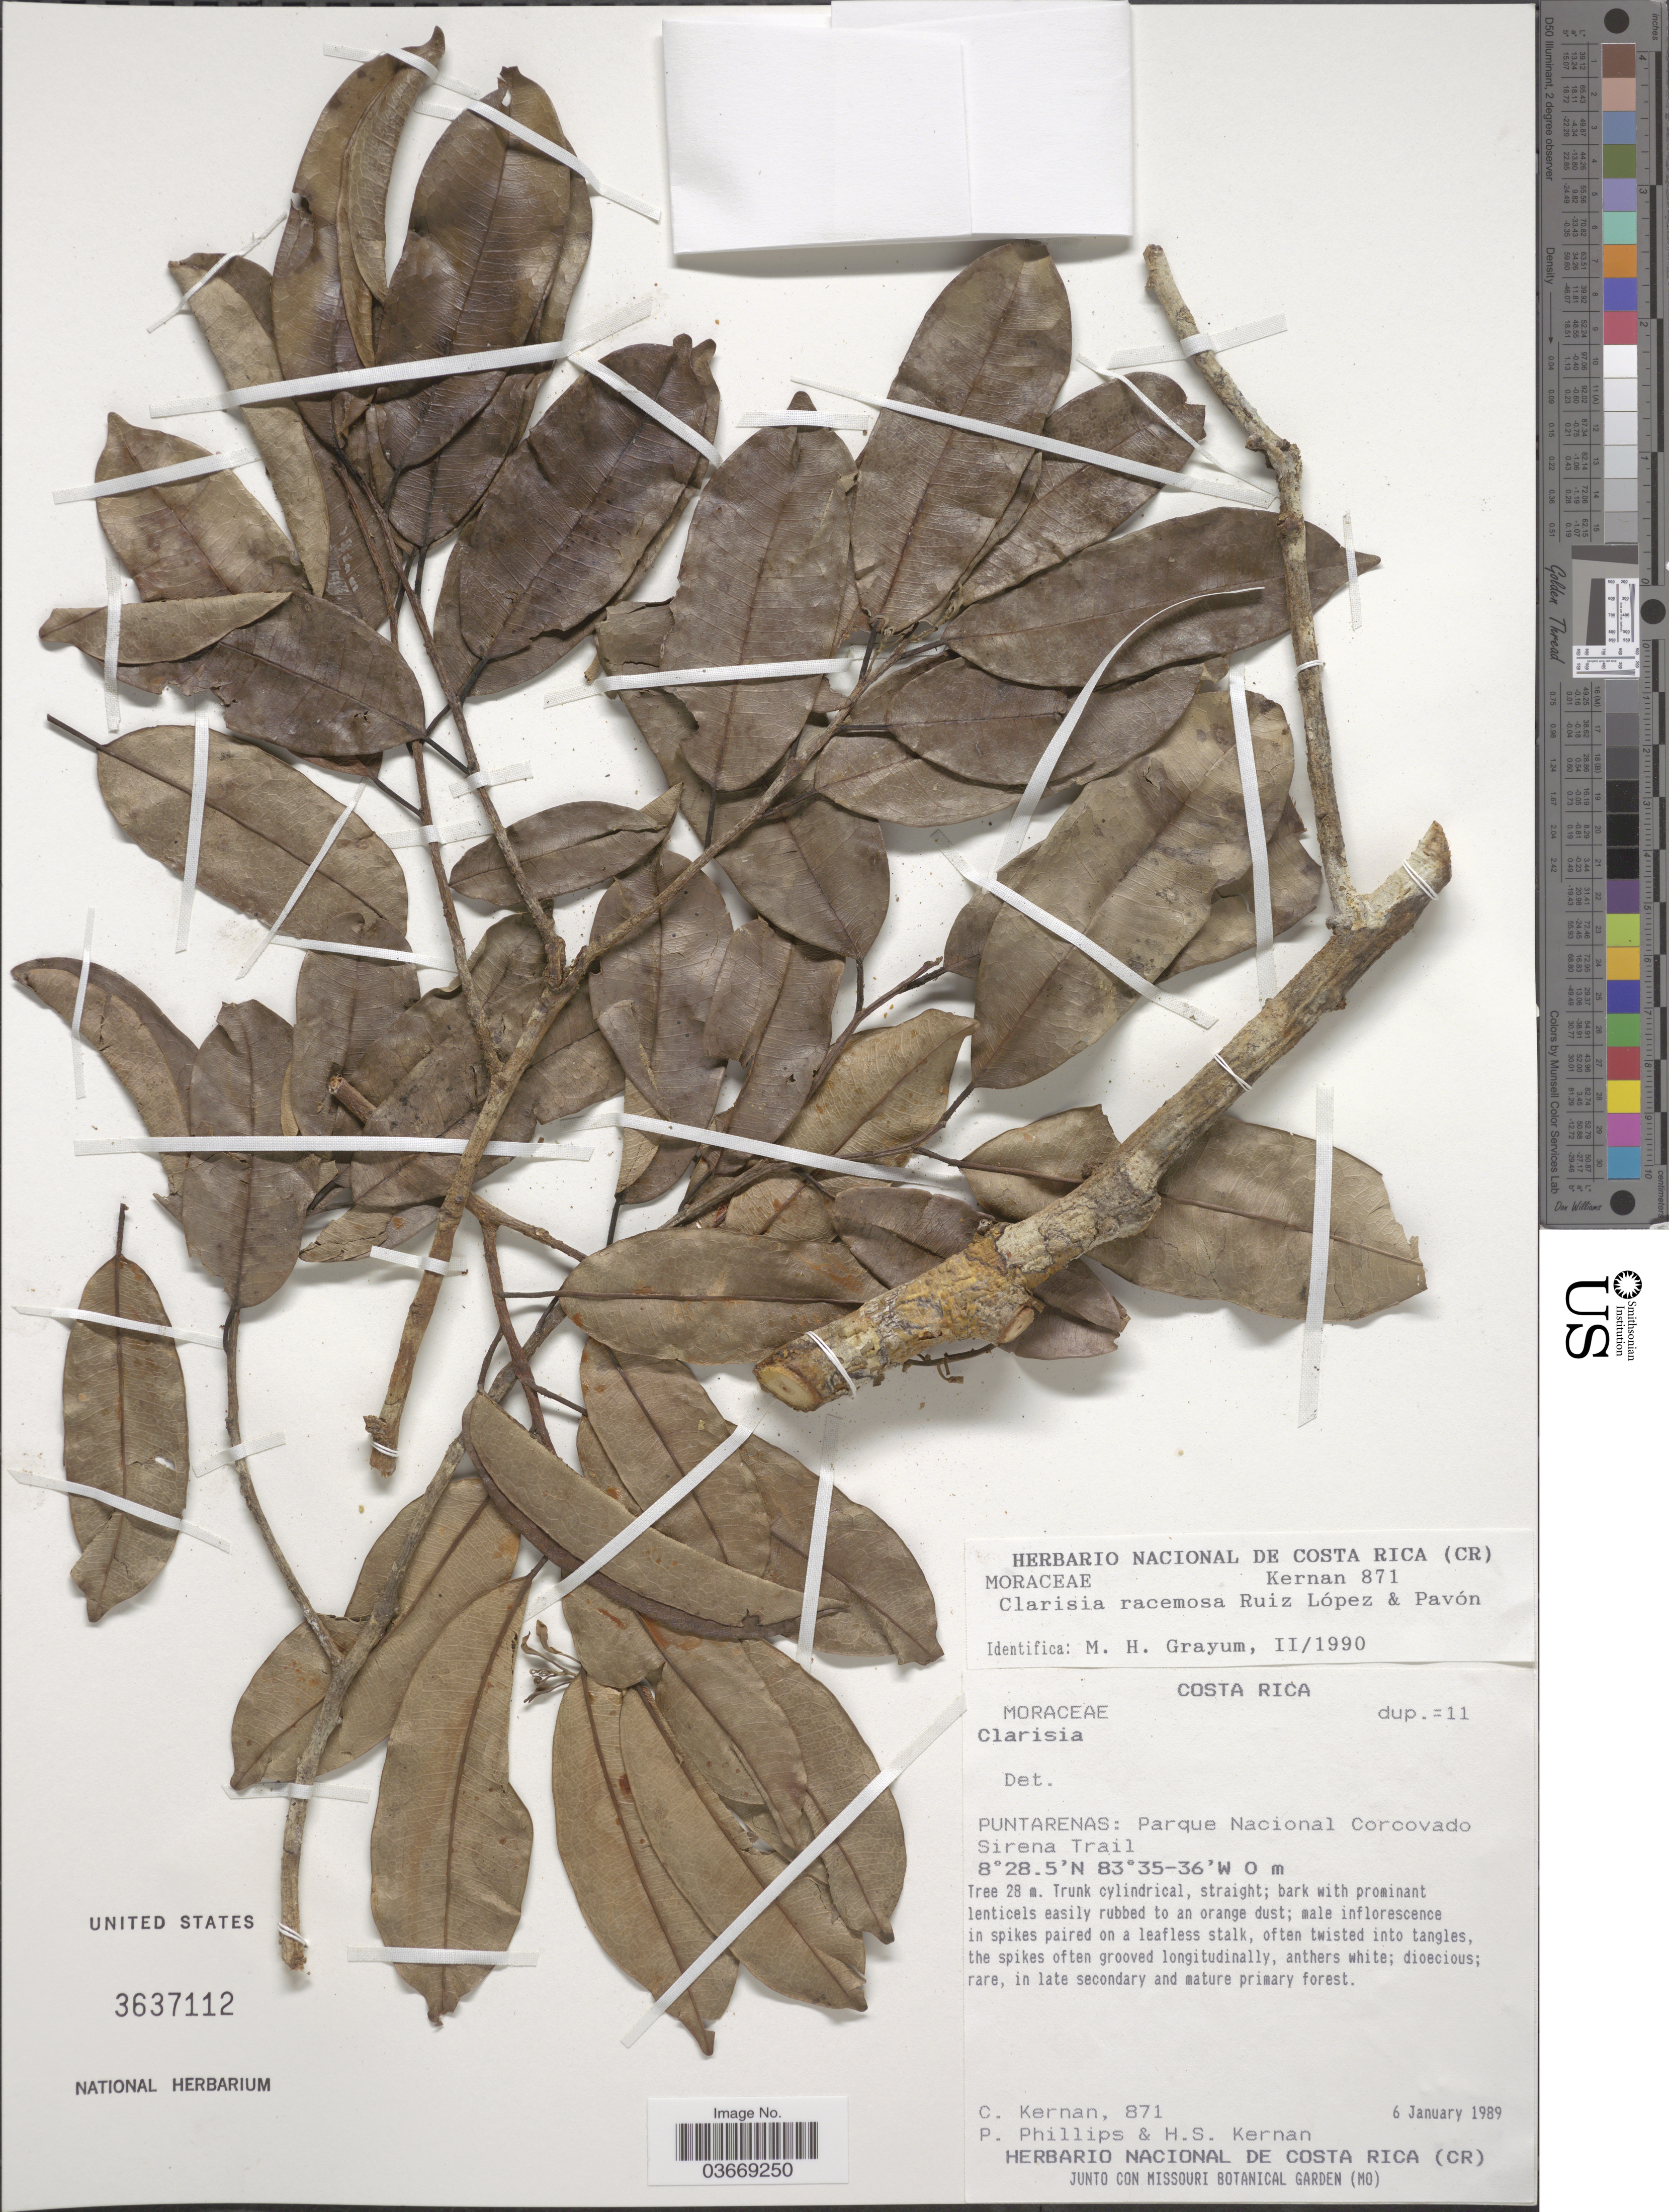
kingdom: Plantae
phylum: Tracheophyta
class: Magnoliopsida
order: Rosales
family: Moraceae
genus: Clarisia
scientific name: Clarisia racemosa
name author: Ruiz & Pav.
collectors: C. Kernan, P. Phillips & H. Kernan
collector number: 871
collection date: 1989-01-06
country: Costa Rica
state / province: Puntarenas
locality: Parque Nacional Corcovado Sirena Trail.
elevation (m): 0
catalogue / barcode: US 3637112